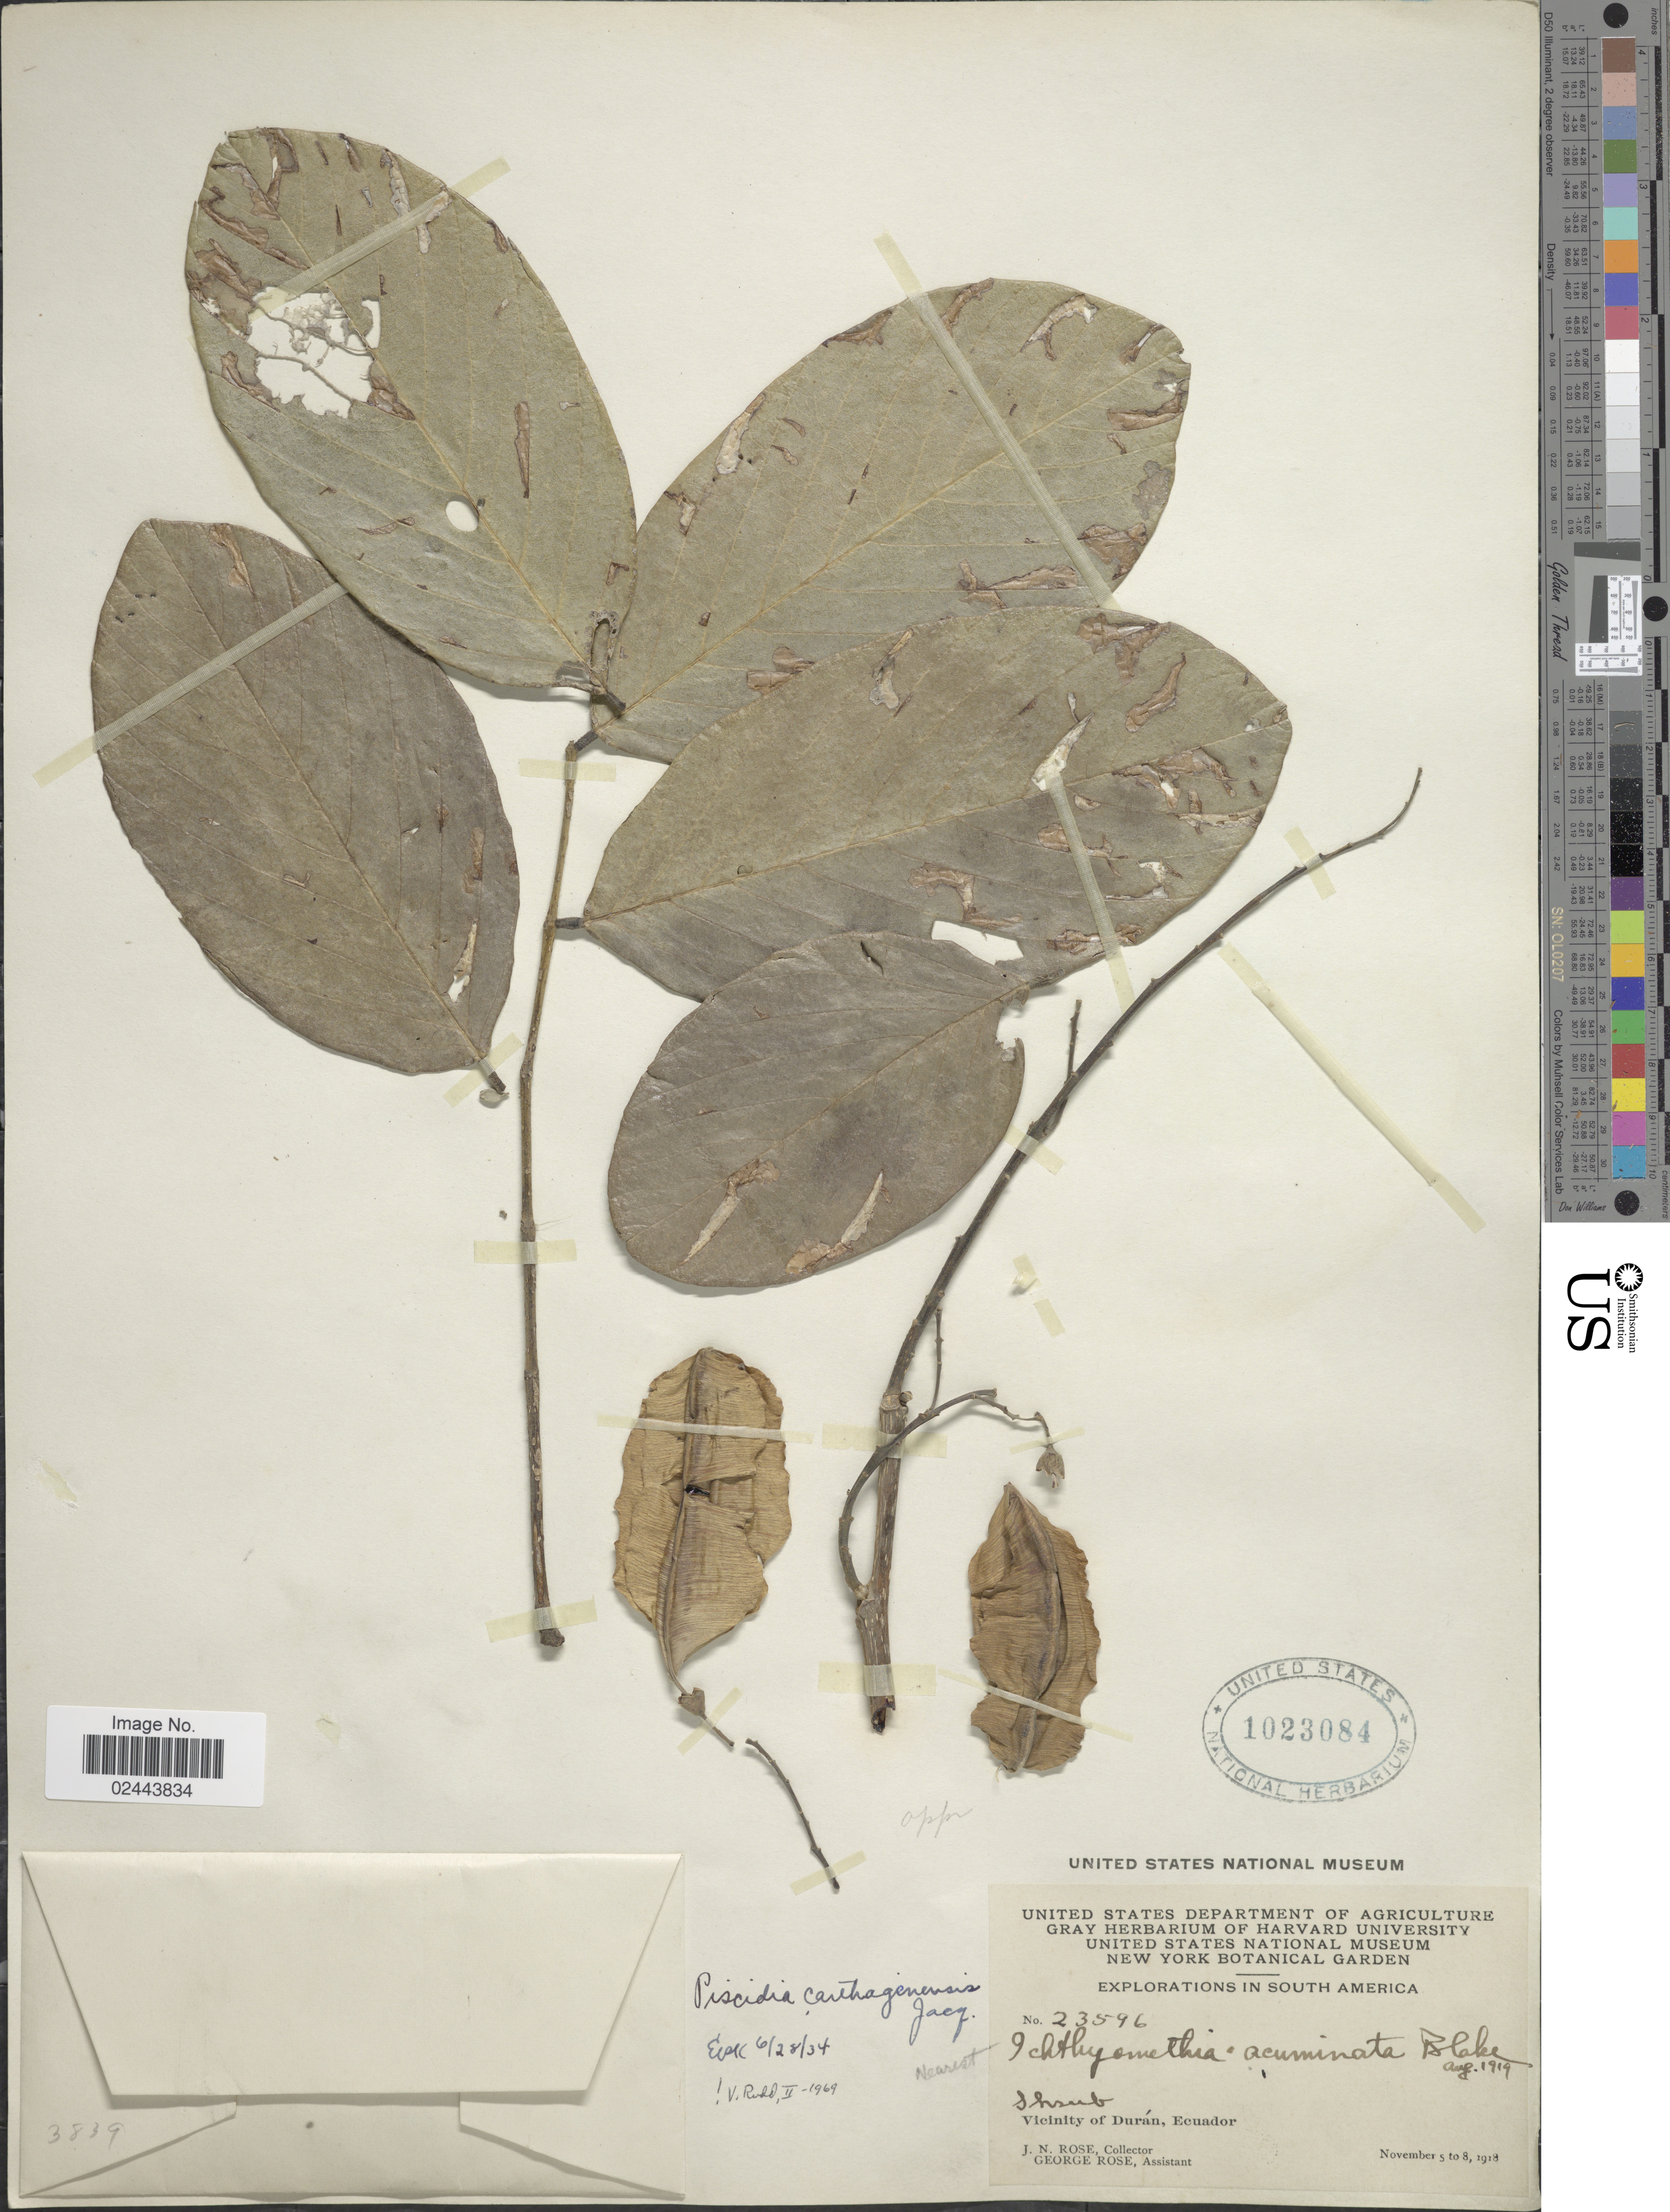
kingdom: Plantae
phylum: Tracheophyta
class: Magnoliopsida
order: Fabales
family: Fabaceae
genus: Piscidia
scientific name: Piscidia carthagenensis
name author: Jacq.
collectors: J. N. Rose & G. Rose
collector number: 23596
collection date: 1918-11-05/1918-11-08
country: Ecuador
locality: Vicinity of Duran.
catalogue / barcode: US 1023084